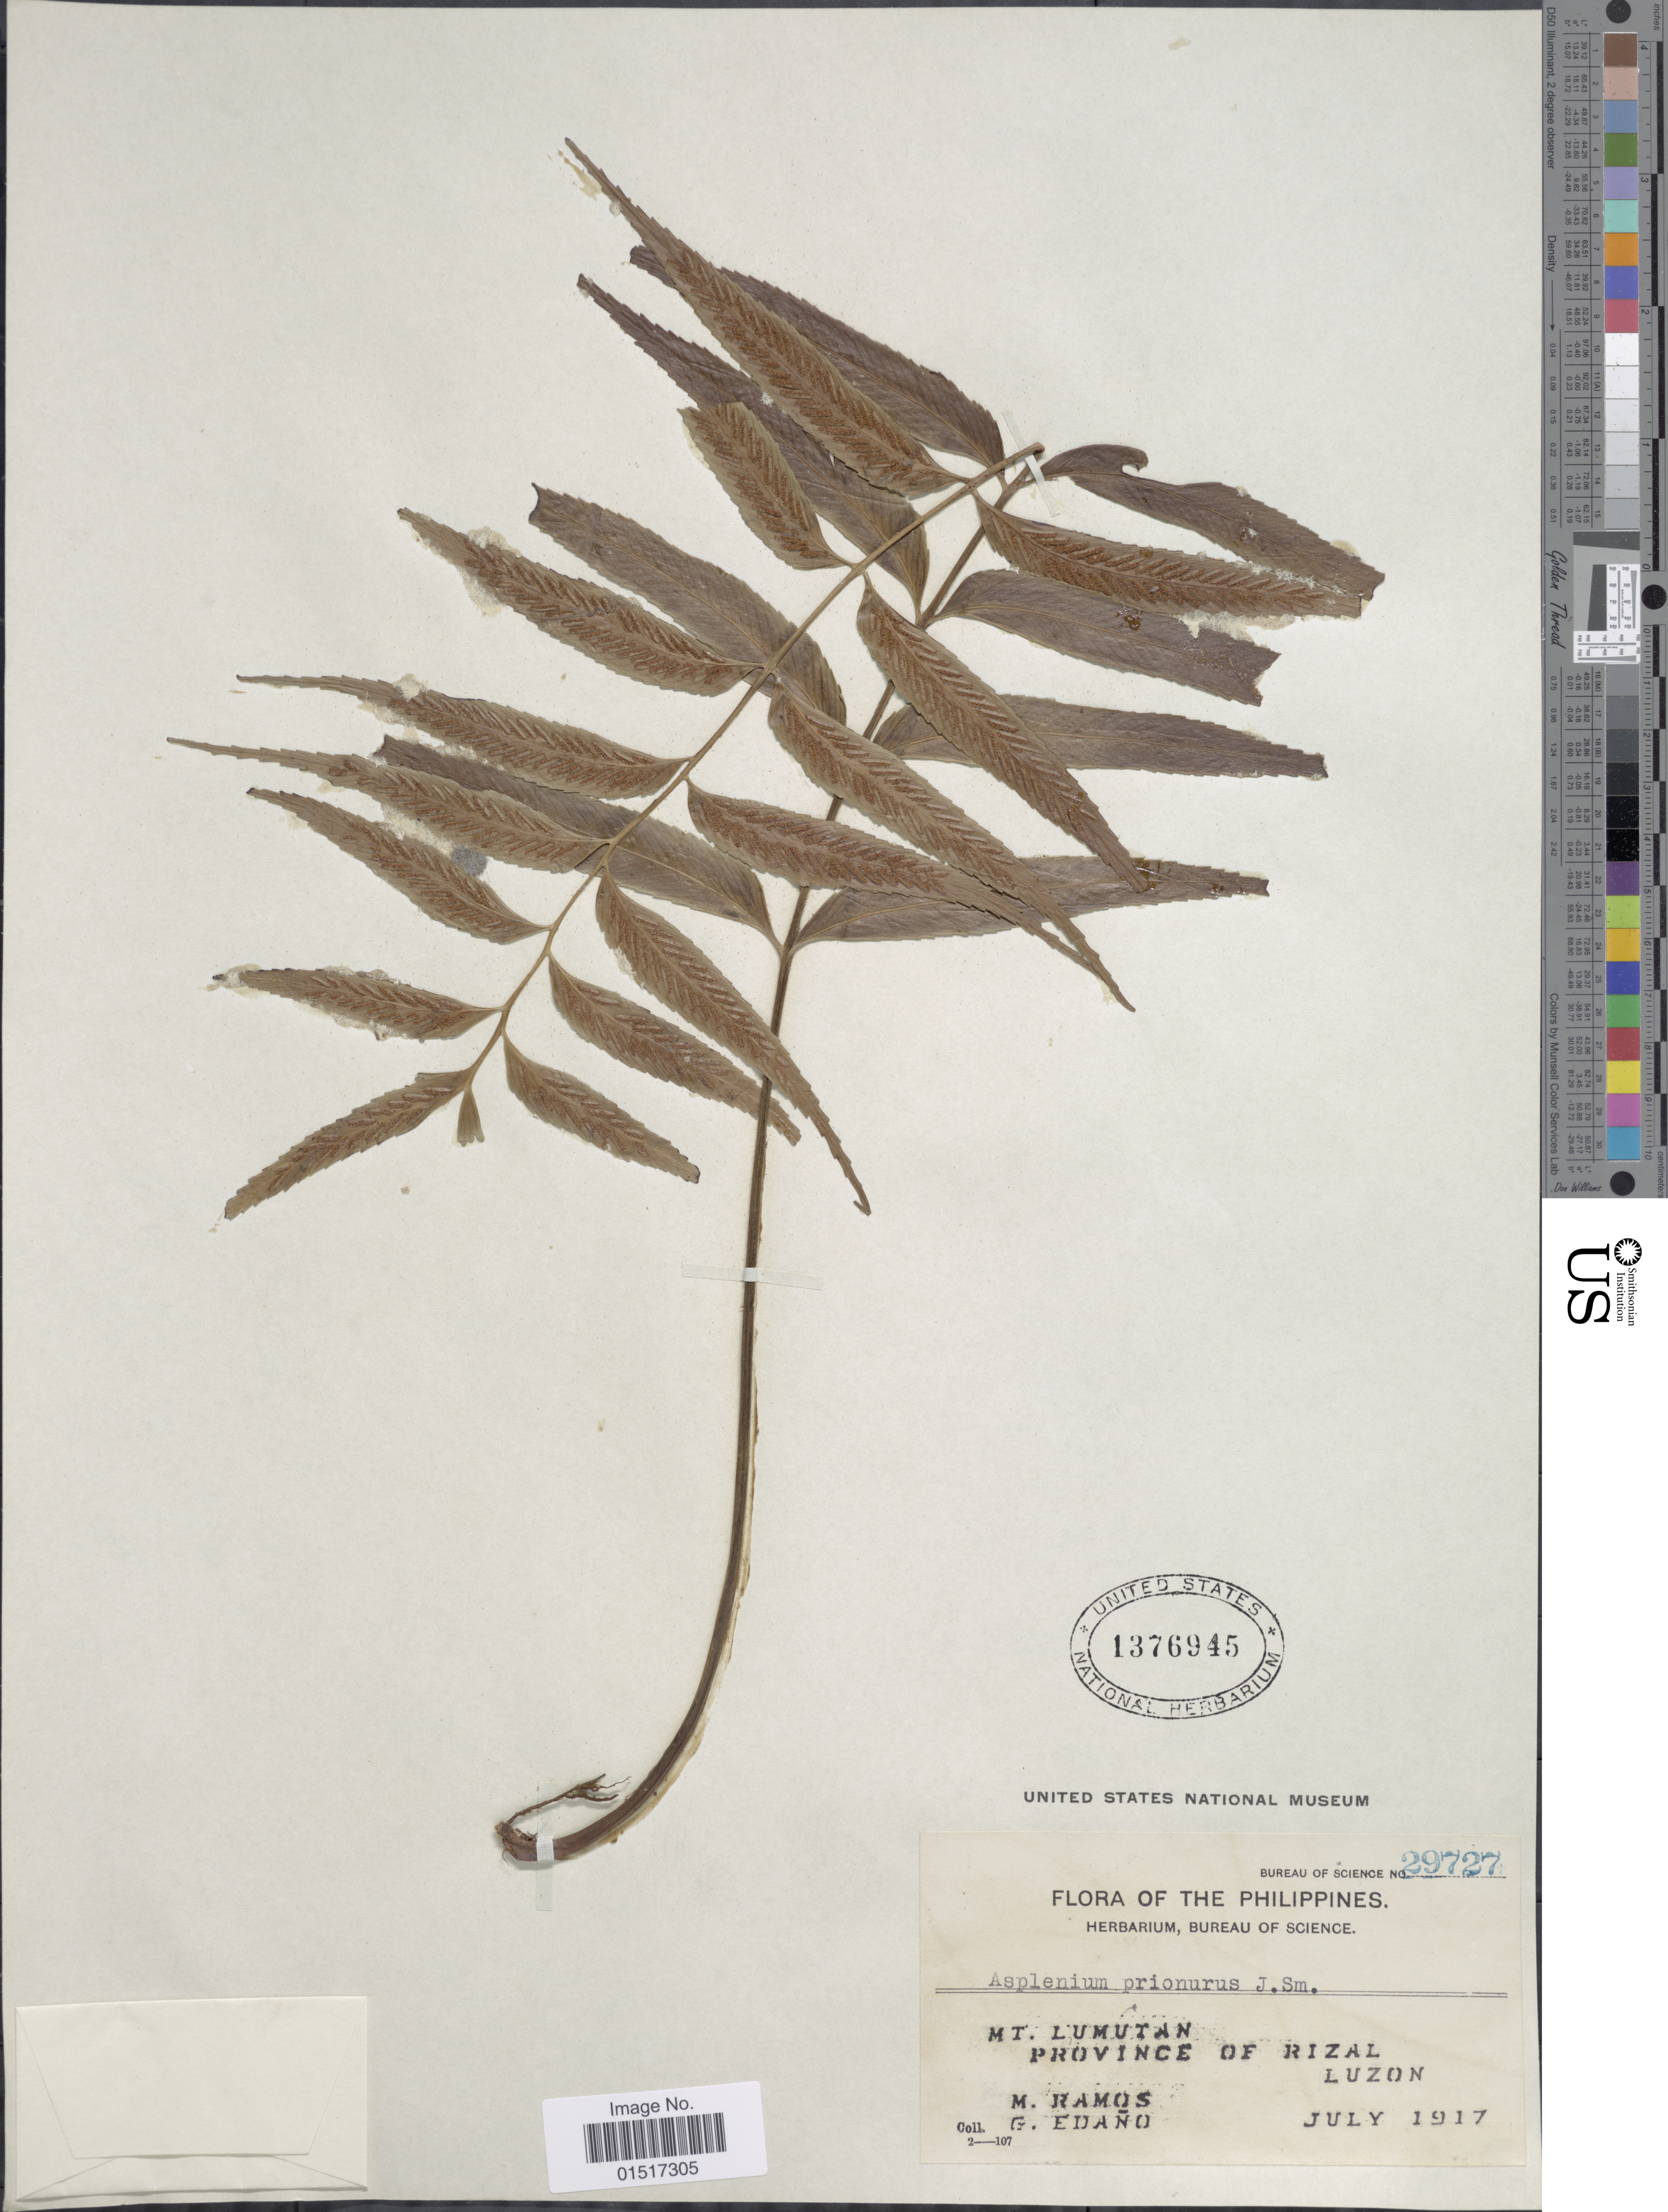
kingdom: Plantae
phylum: Tracheophyta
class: Polypodiopsida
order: Polypodiales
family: Aspleniaceae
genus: Asplenium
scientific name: Asplenium vulcanicum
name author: Blume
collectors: M. Ramos & G. Edaño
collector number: Bureau of Science 29727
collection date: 1917-07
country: Philippines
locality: Mt. Lumutan. Province of Rizal. Luzon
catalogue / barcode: US 1376945